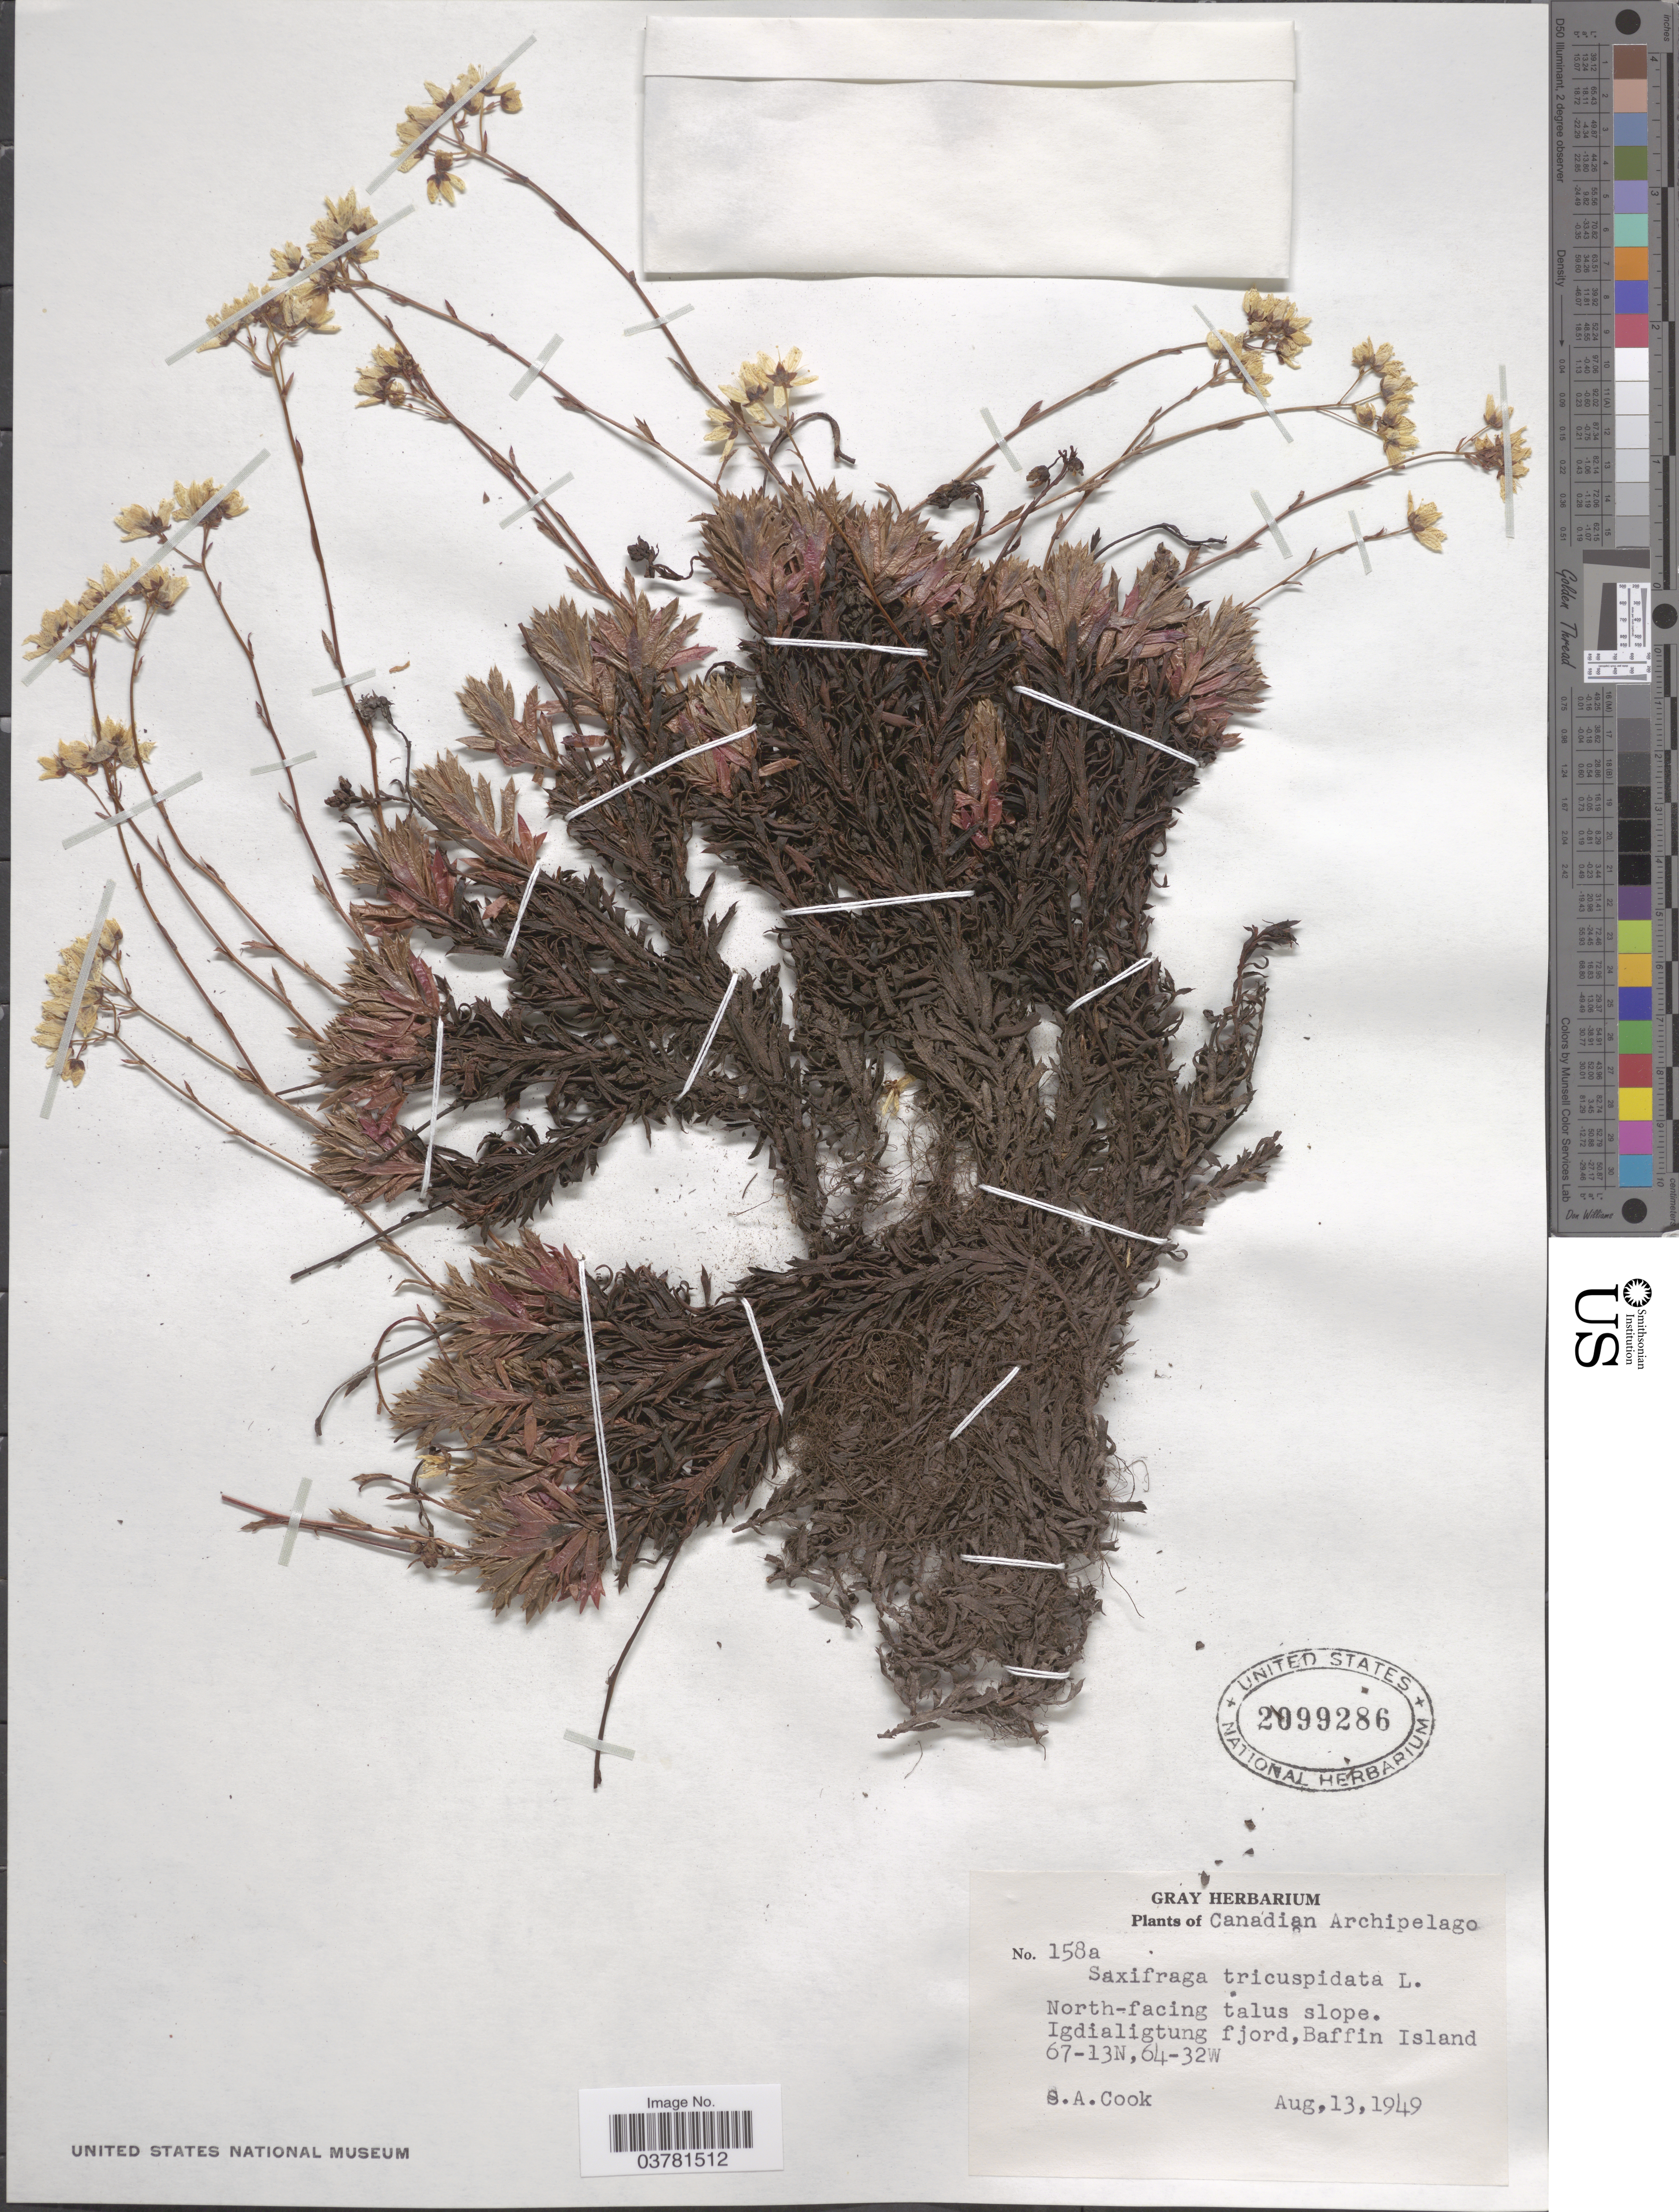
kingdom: Plantae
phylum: Tracheophyta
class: Magnoliopsida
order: Saxifragales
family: Saxifragaceae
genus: Saxifraga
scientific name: Saxifraga tricuspidata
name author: Rottb.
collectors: S. A. Cook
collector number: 158a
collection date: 1949-08-13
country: Canada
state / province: Nunavut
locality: Canadian Archipelago. North-facing talus slope. Igdialigtung fjord, Baffin Island.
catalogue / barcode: US 2099286